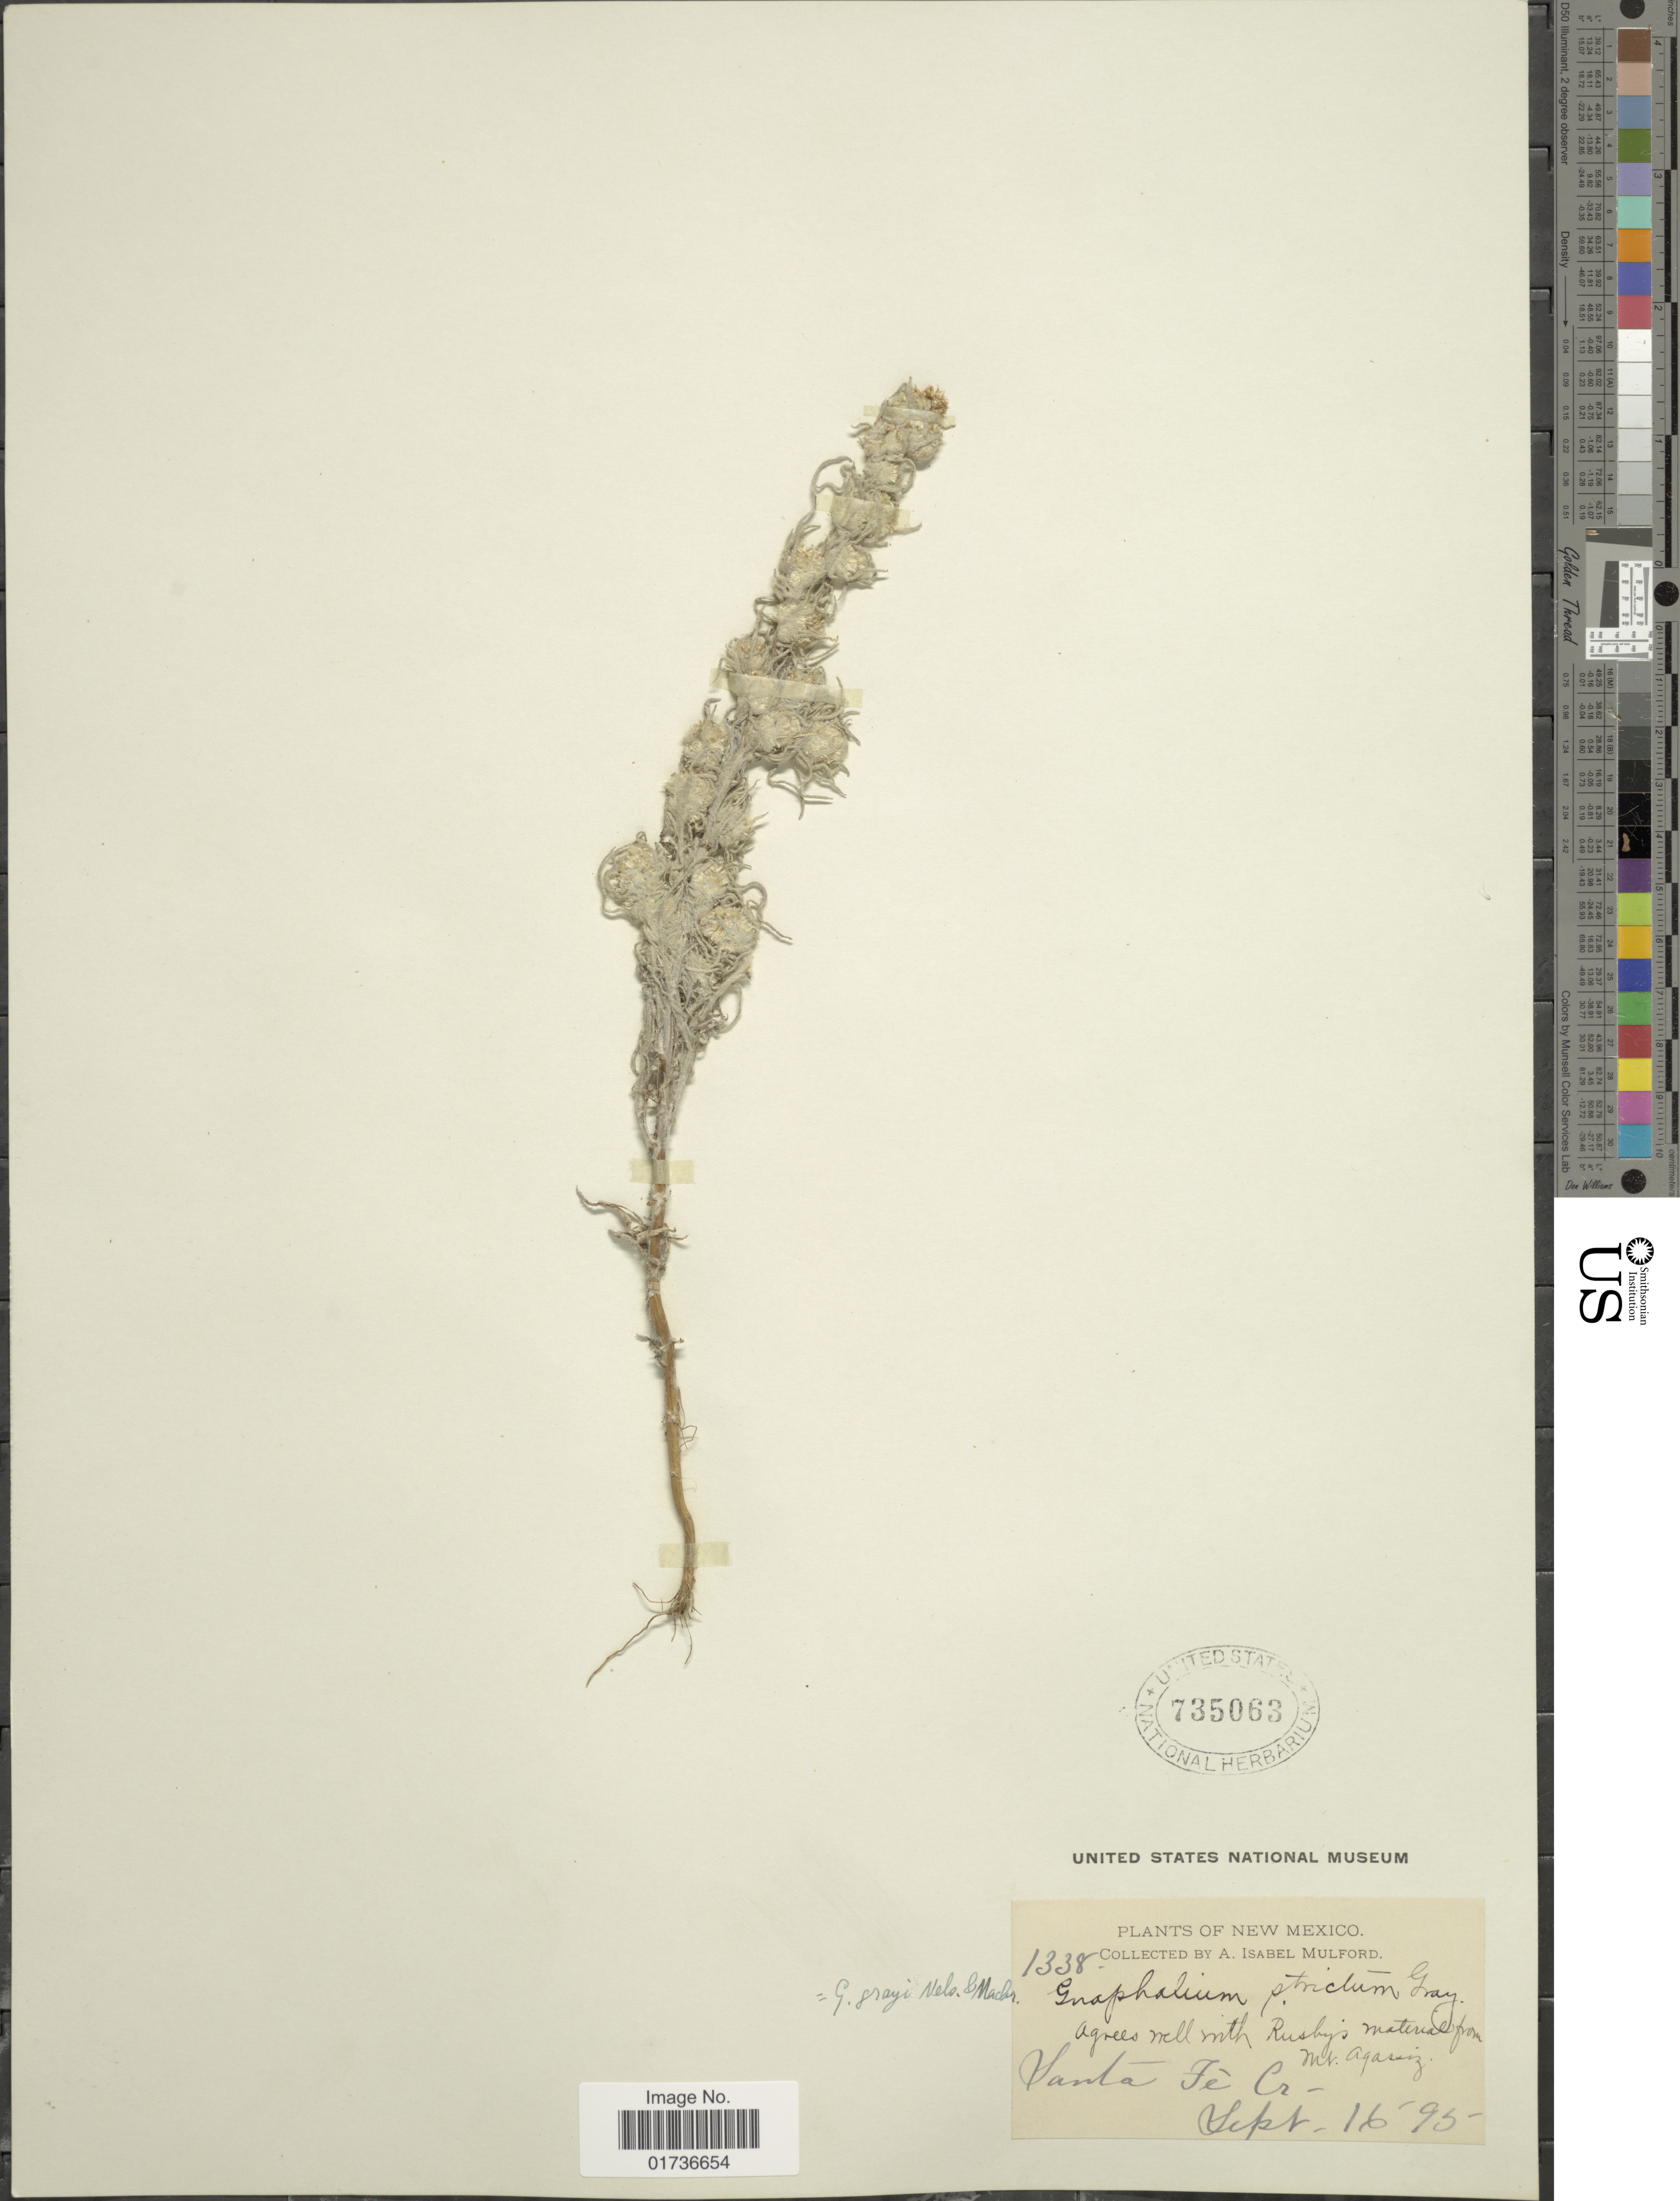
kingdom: Plantae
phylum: Tracheophyta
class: Magnoliopsida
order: Asterales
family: Asteraceae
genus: Gnaphalium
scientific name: Gnaphalium grayi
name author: A. Nelson & J.F. Macbr.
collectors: A. Mulford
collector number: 1338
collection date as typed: Transcribed d/m/y: 16/9/95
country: United States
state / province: New Mexico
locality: Santa Fé Cr.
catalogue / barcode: US 735063